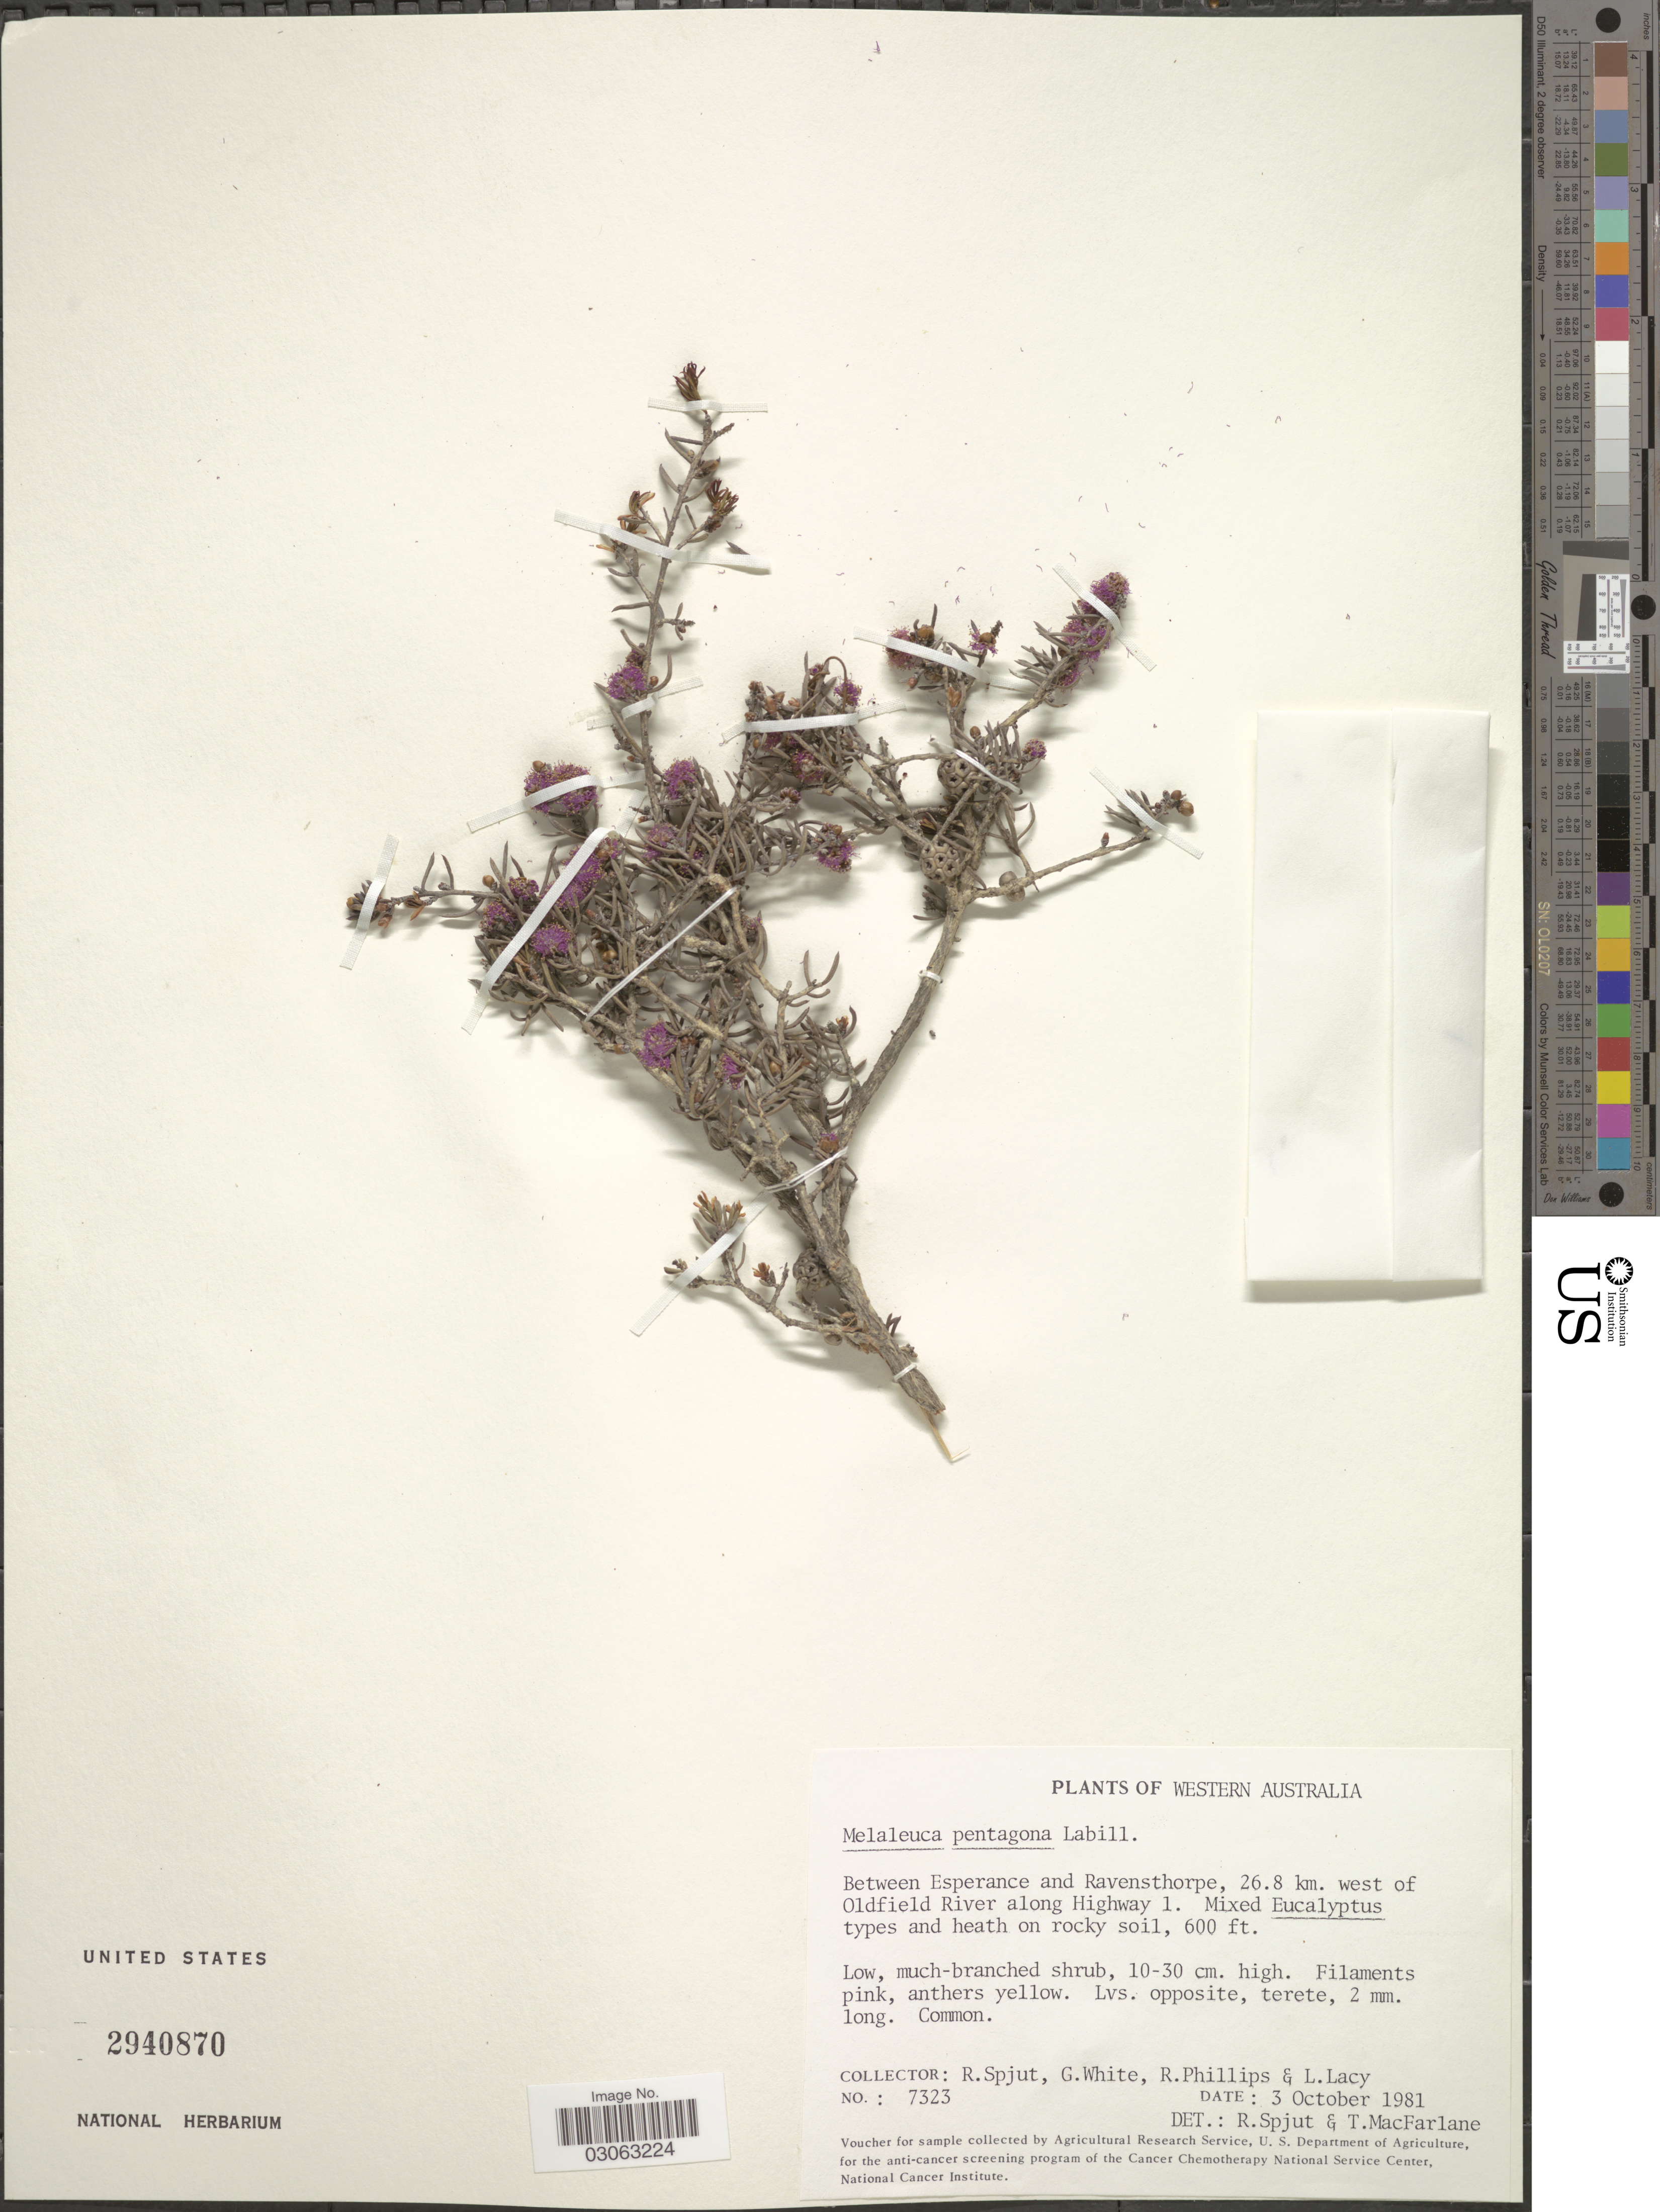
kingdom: Plantae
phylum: Tracheophyta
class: Magnoliopsida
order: Myrtales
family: Myrtaceae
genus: Melaleuca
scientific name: Melaleuca pentagona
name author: Labill.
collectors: R. Spjut, G. White, R. Phillips & L. Lacy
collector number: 7323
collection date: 1981-10-03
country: Australia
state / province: Western Australia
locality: Between Esperance and Ravensthorpe, 26.8 km. west of Oldfield River along Highway 1.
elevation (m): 183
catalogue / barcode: US 2940870